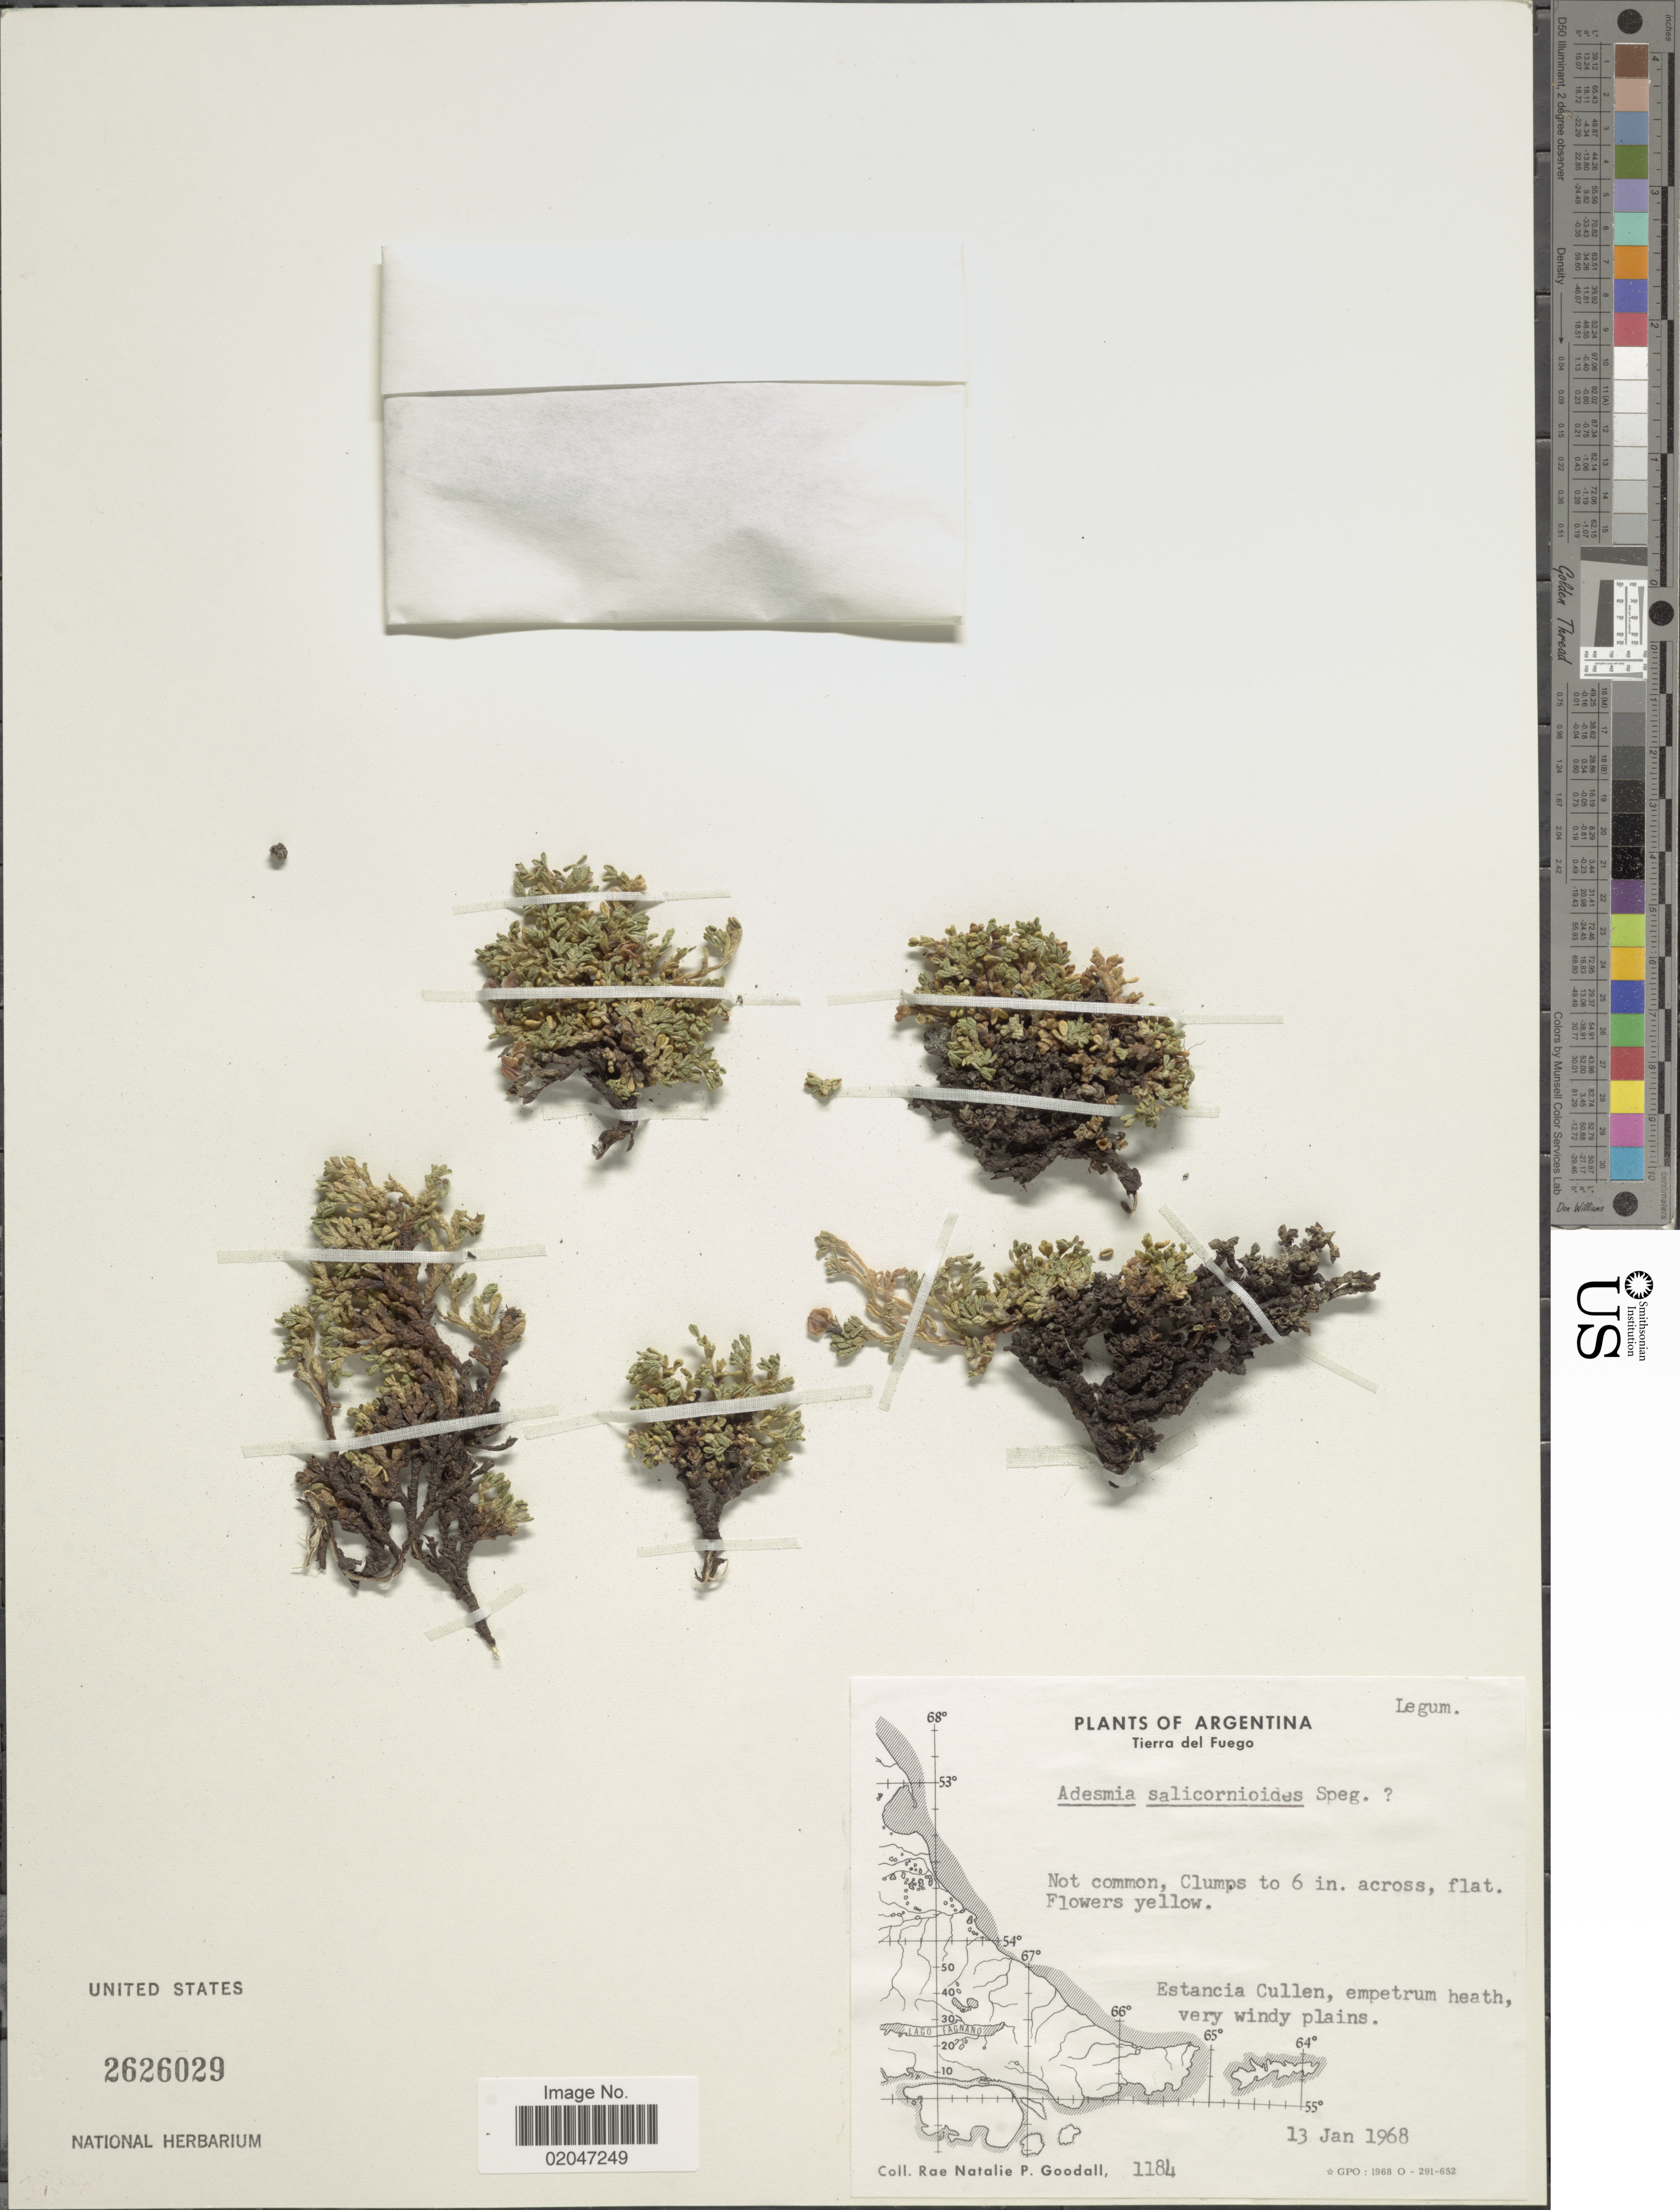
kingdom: Plantae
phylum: Tracheophyta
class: Magnoliopsida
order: Fabales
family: Fabaceae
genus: Adesmia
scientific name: Adesmia salicornioides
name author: Speg.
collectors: R. Goodall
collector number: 1184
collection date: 1968-01-13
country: Argentina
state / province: Tierra del Fuego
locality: Estancia Cullen, empetrum heath, very windy plains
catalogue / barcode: US 2626029